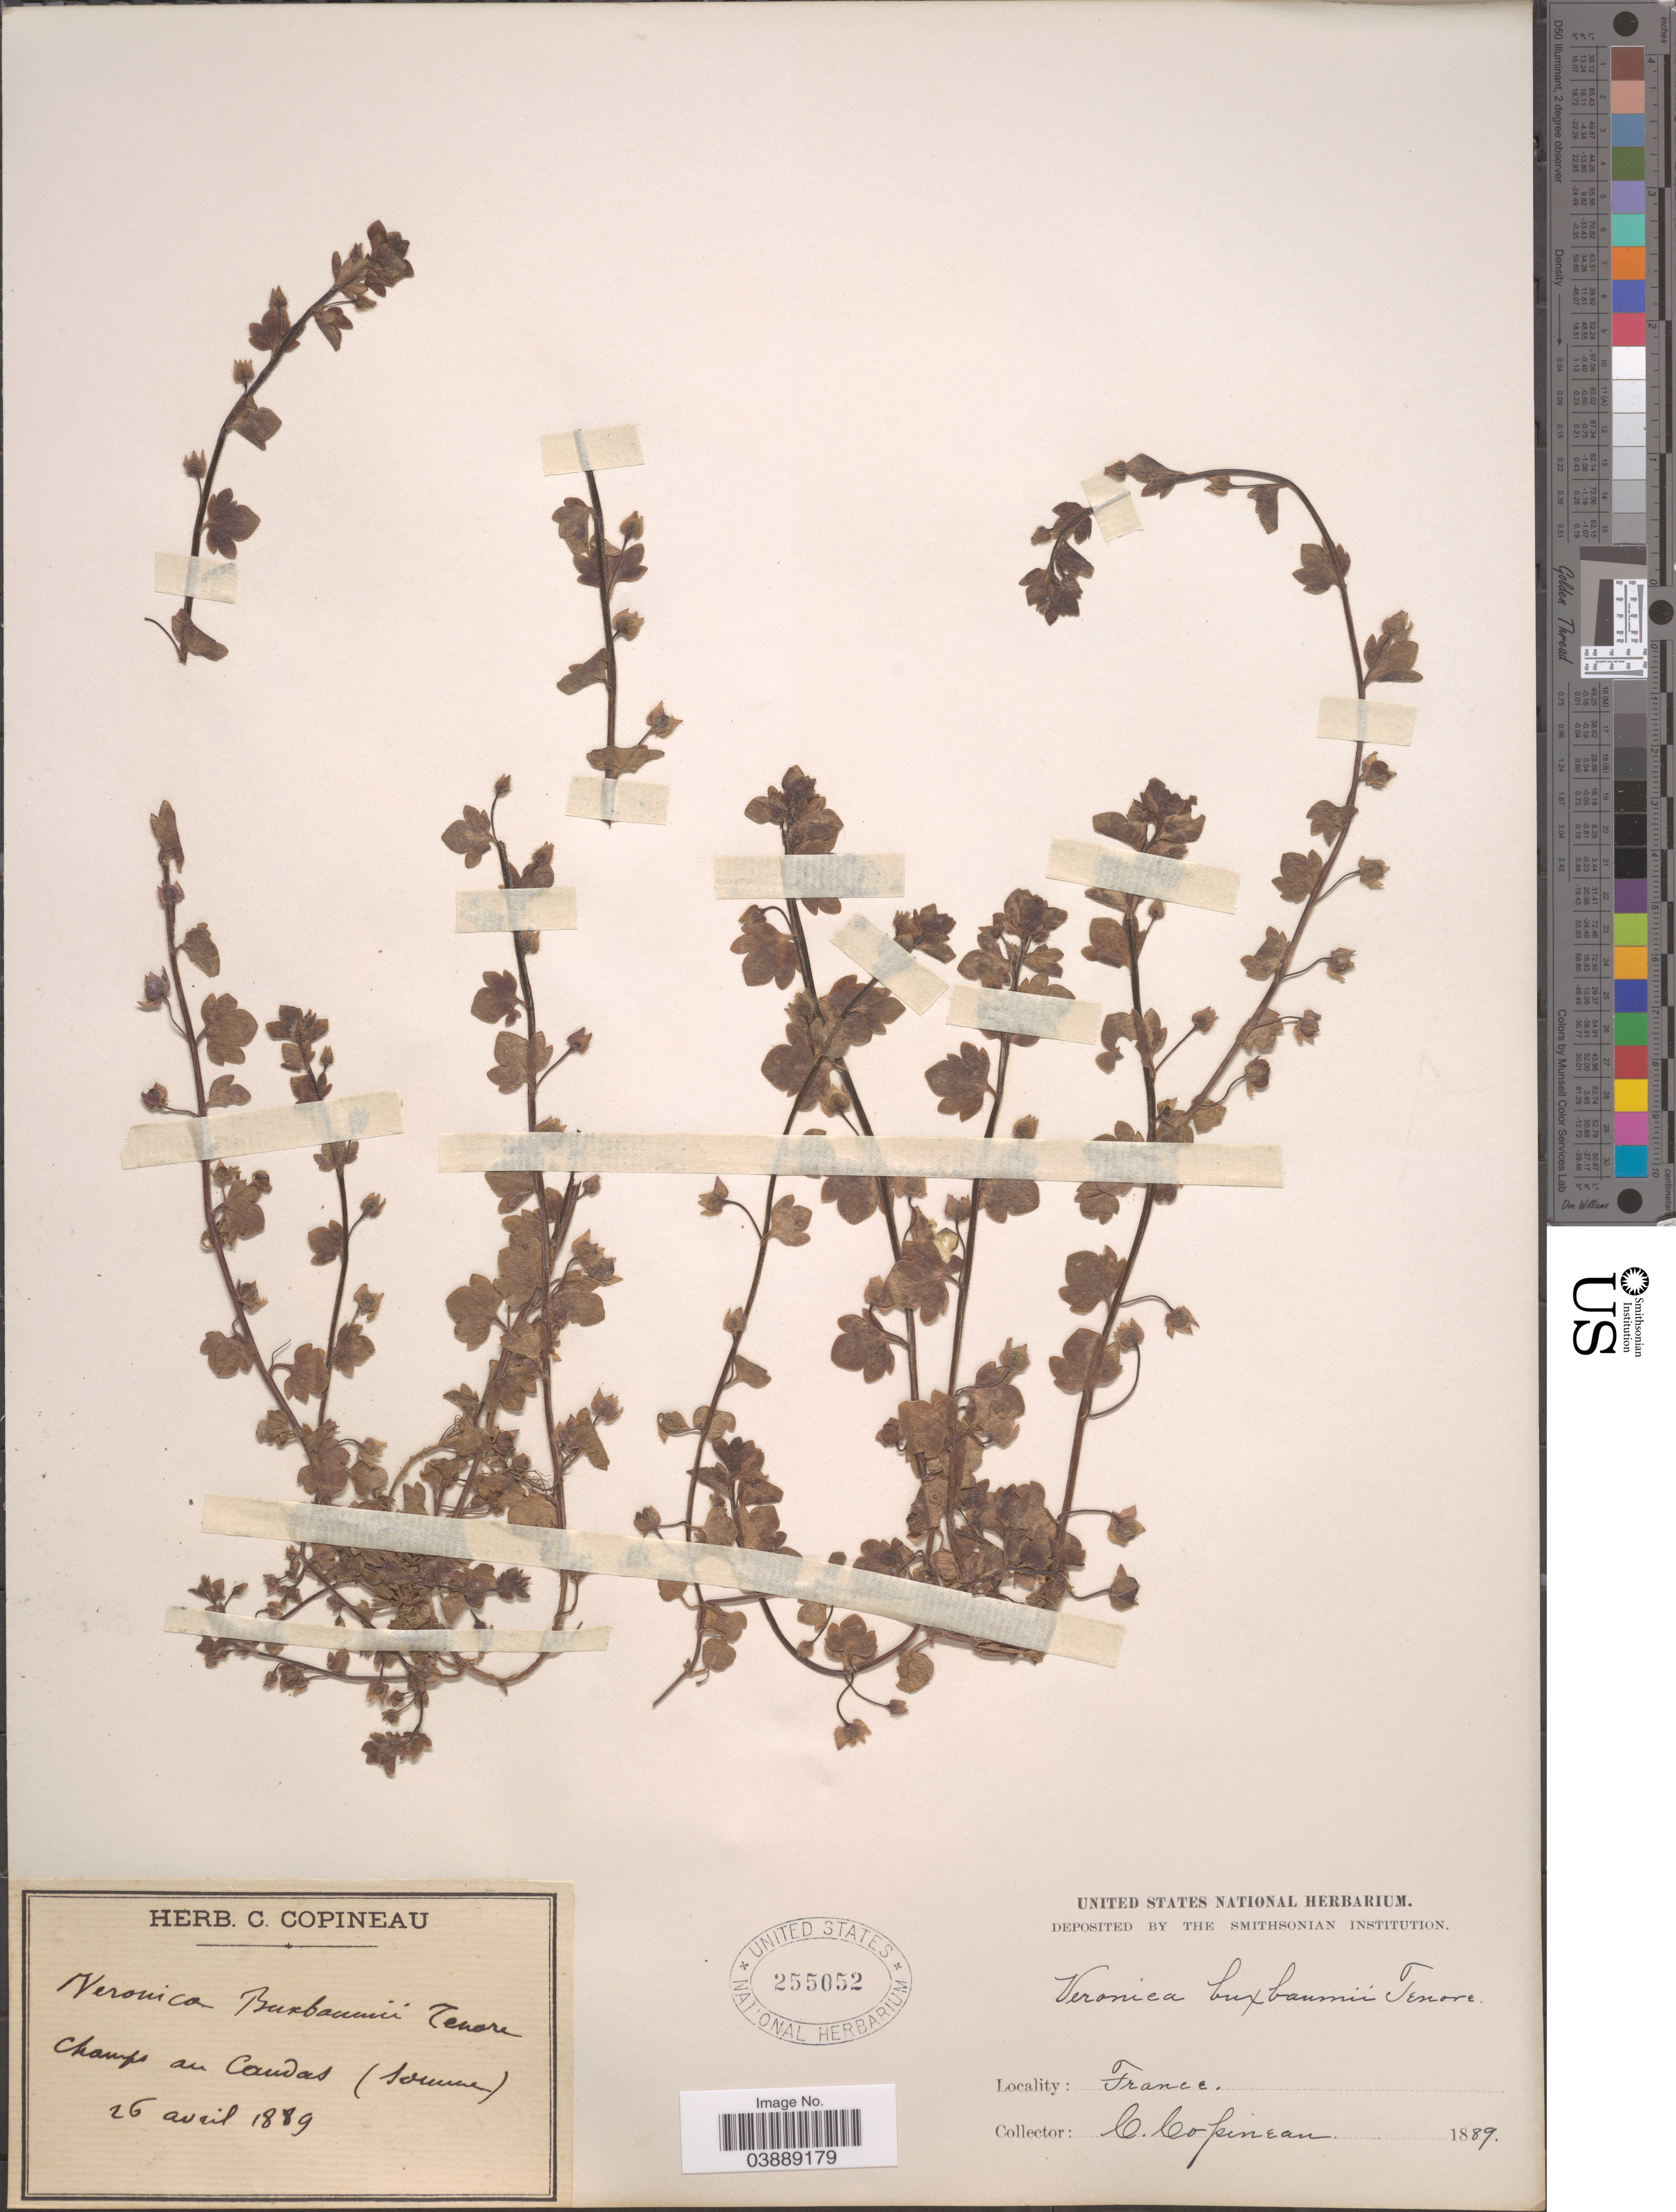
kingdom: Plantae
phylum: Tracheophyta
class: Magnoliopsida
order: Lamiales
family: Plantaginaceae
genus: Veronica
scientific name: Veronica buxbaumii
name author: Ten.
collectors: C. Copineau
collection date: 1889-04-26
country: France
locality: Champs au Caudas (Somme). [interpreted]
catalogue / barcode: US 255052